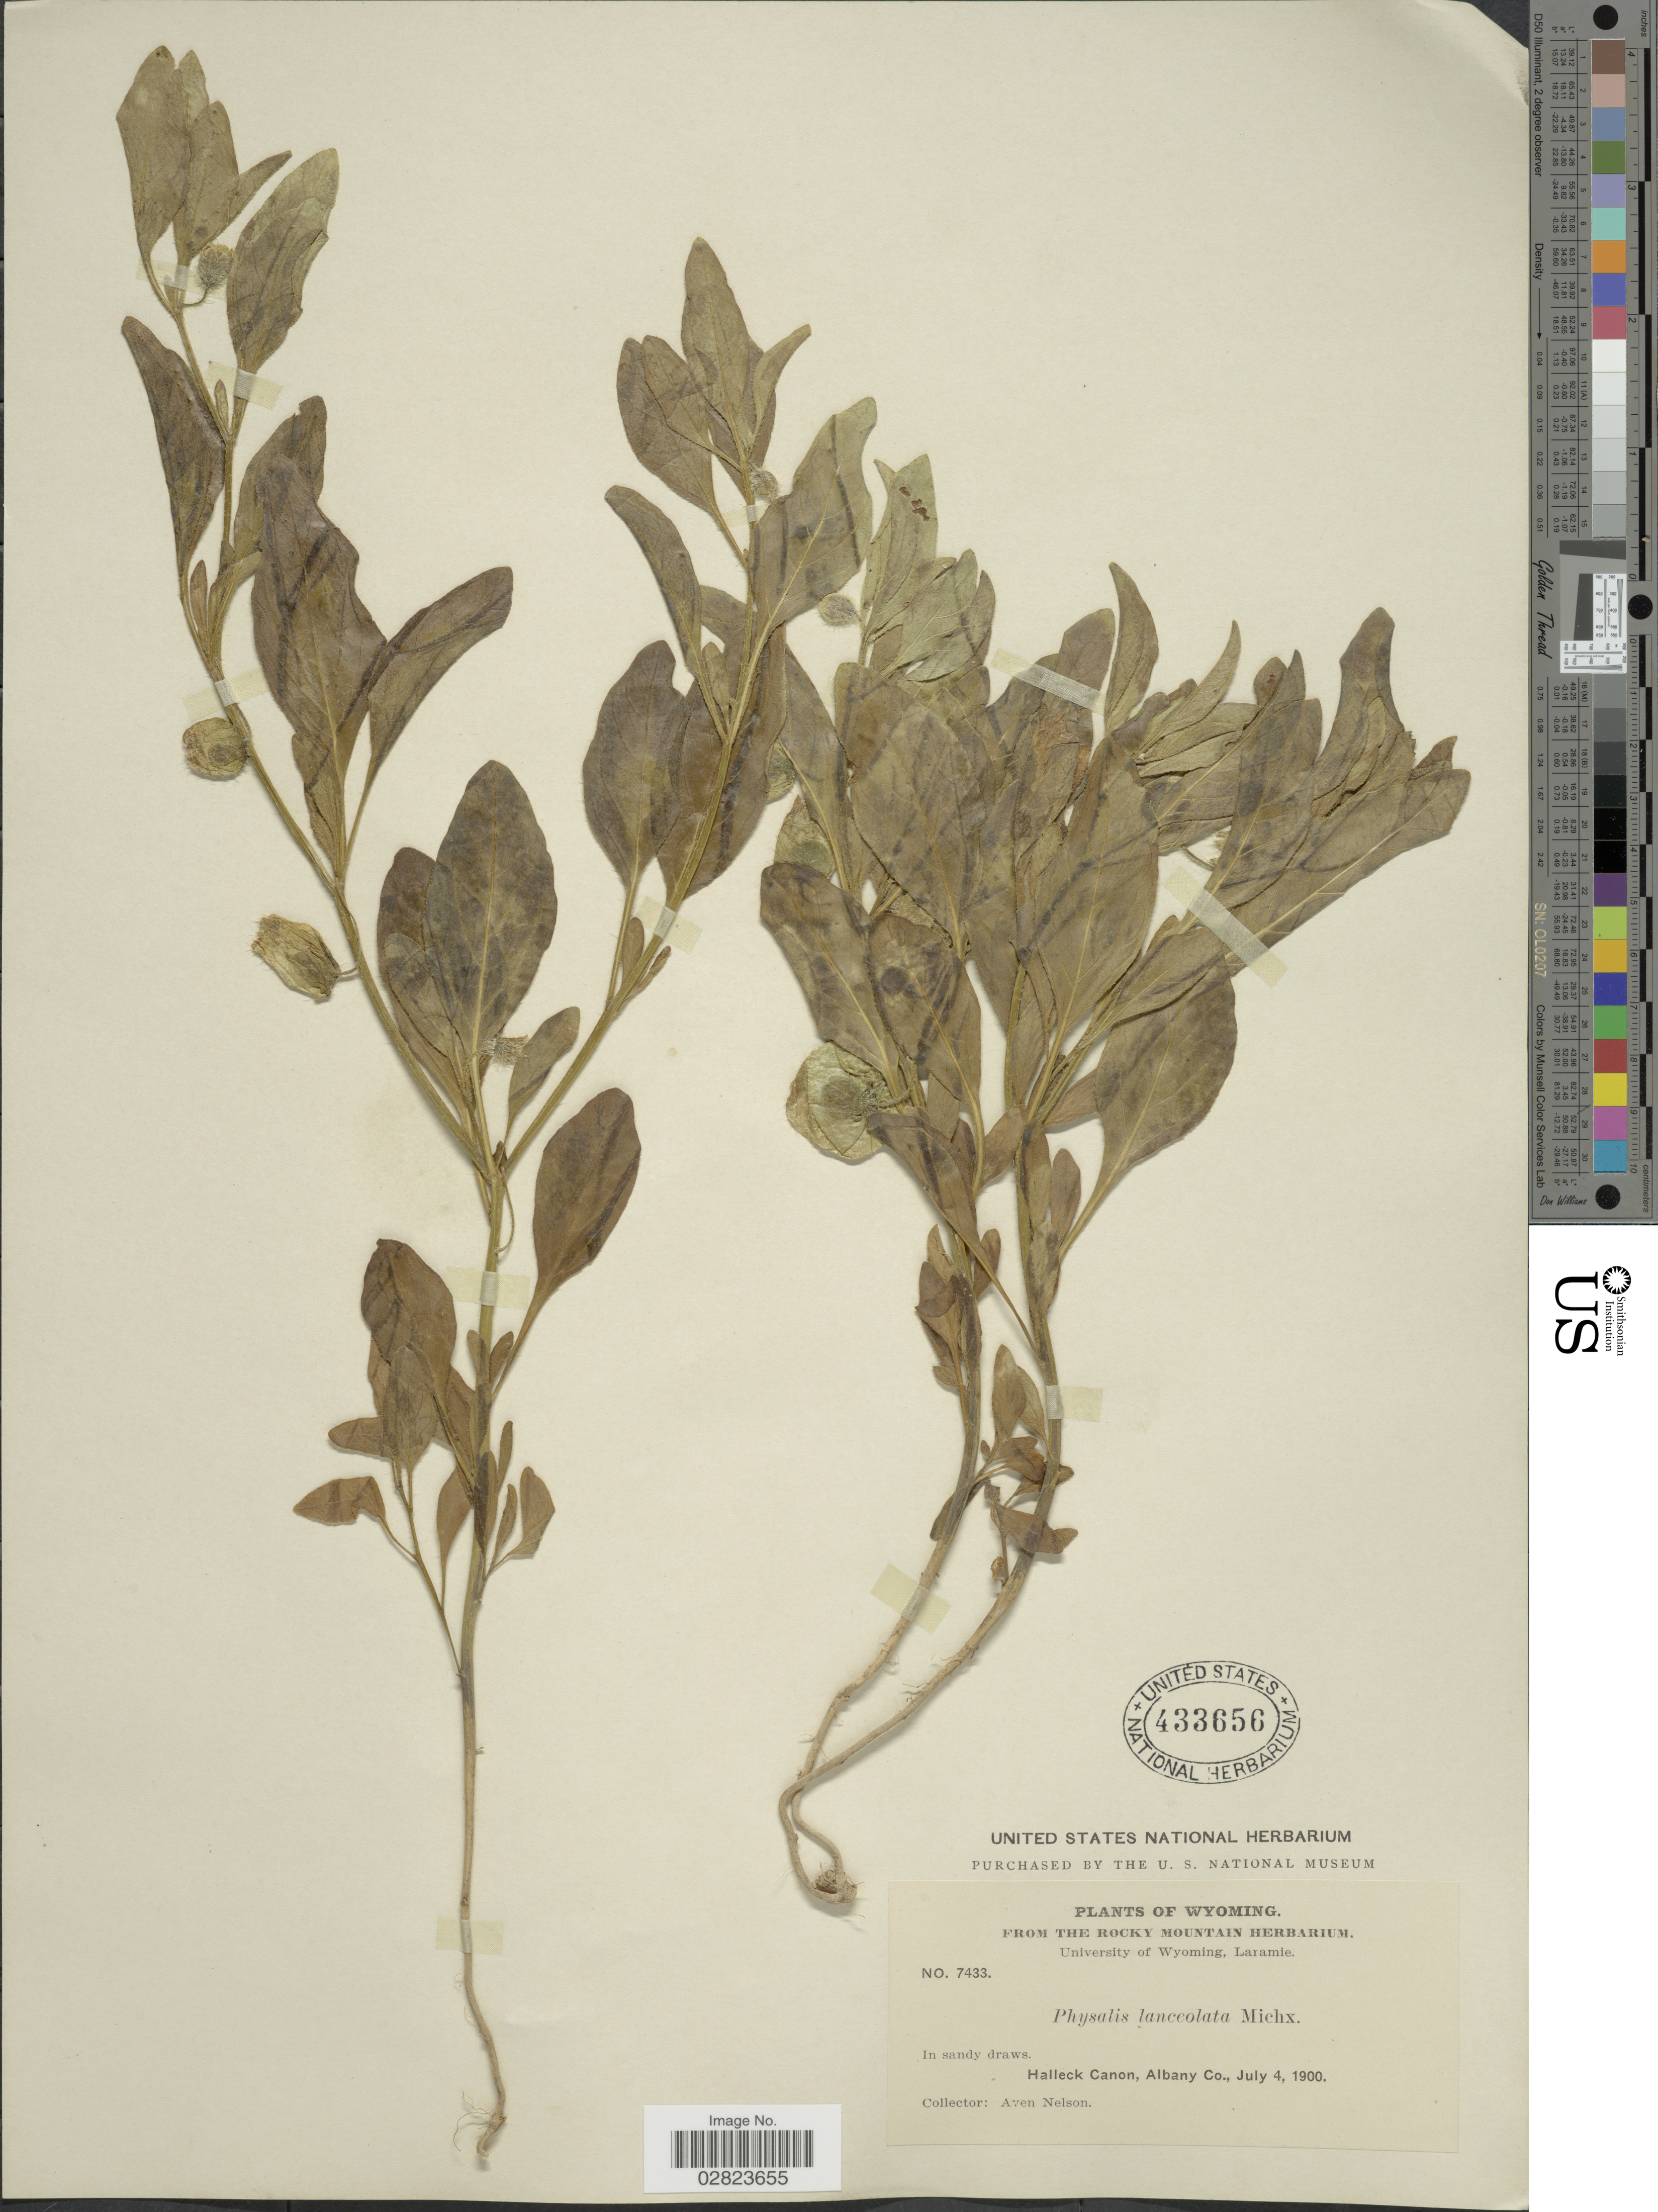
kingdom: Plantae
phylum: Tracheophyta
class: Magnoliopsida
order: Solanales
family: Solanaceae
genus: Physalis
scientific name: Physalis lanceolata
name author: Michx.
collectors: A. Nelson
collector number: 7433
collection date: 1900-07-04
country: United States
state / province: Wyoming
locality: Halleck Canon, Albany Co.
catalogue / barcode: US 433656